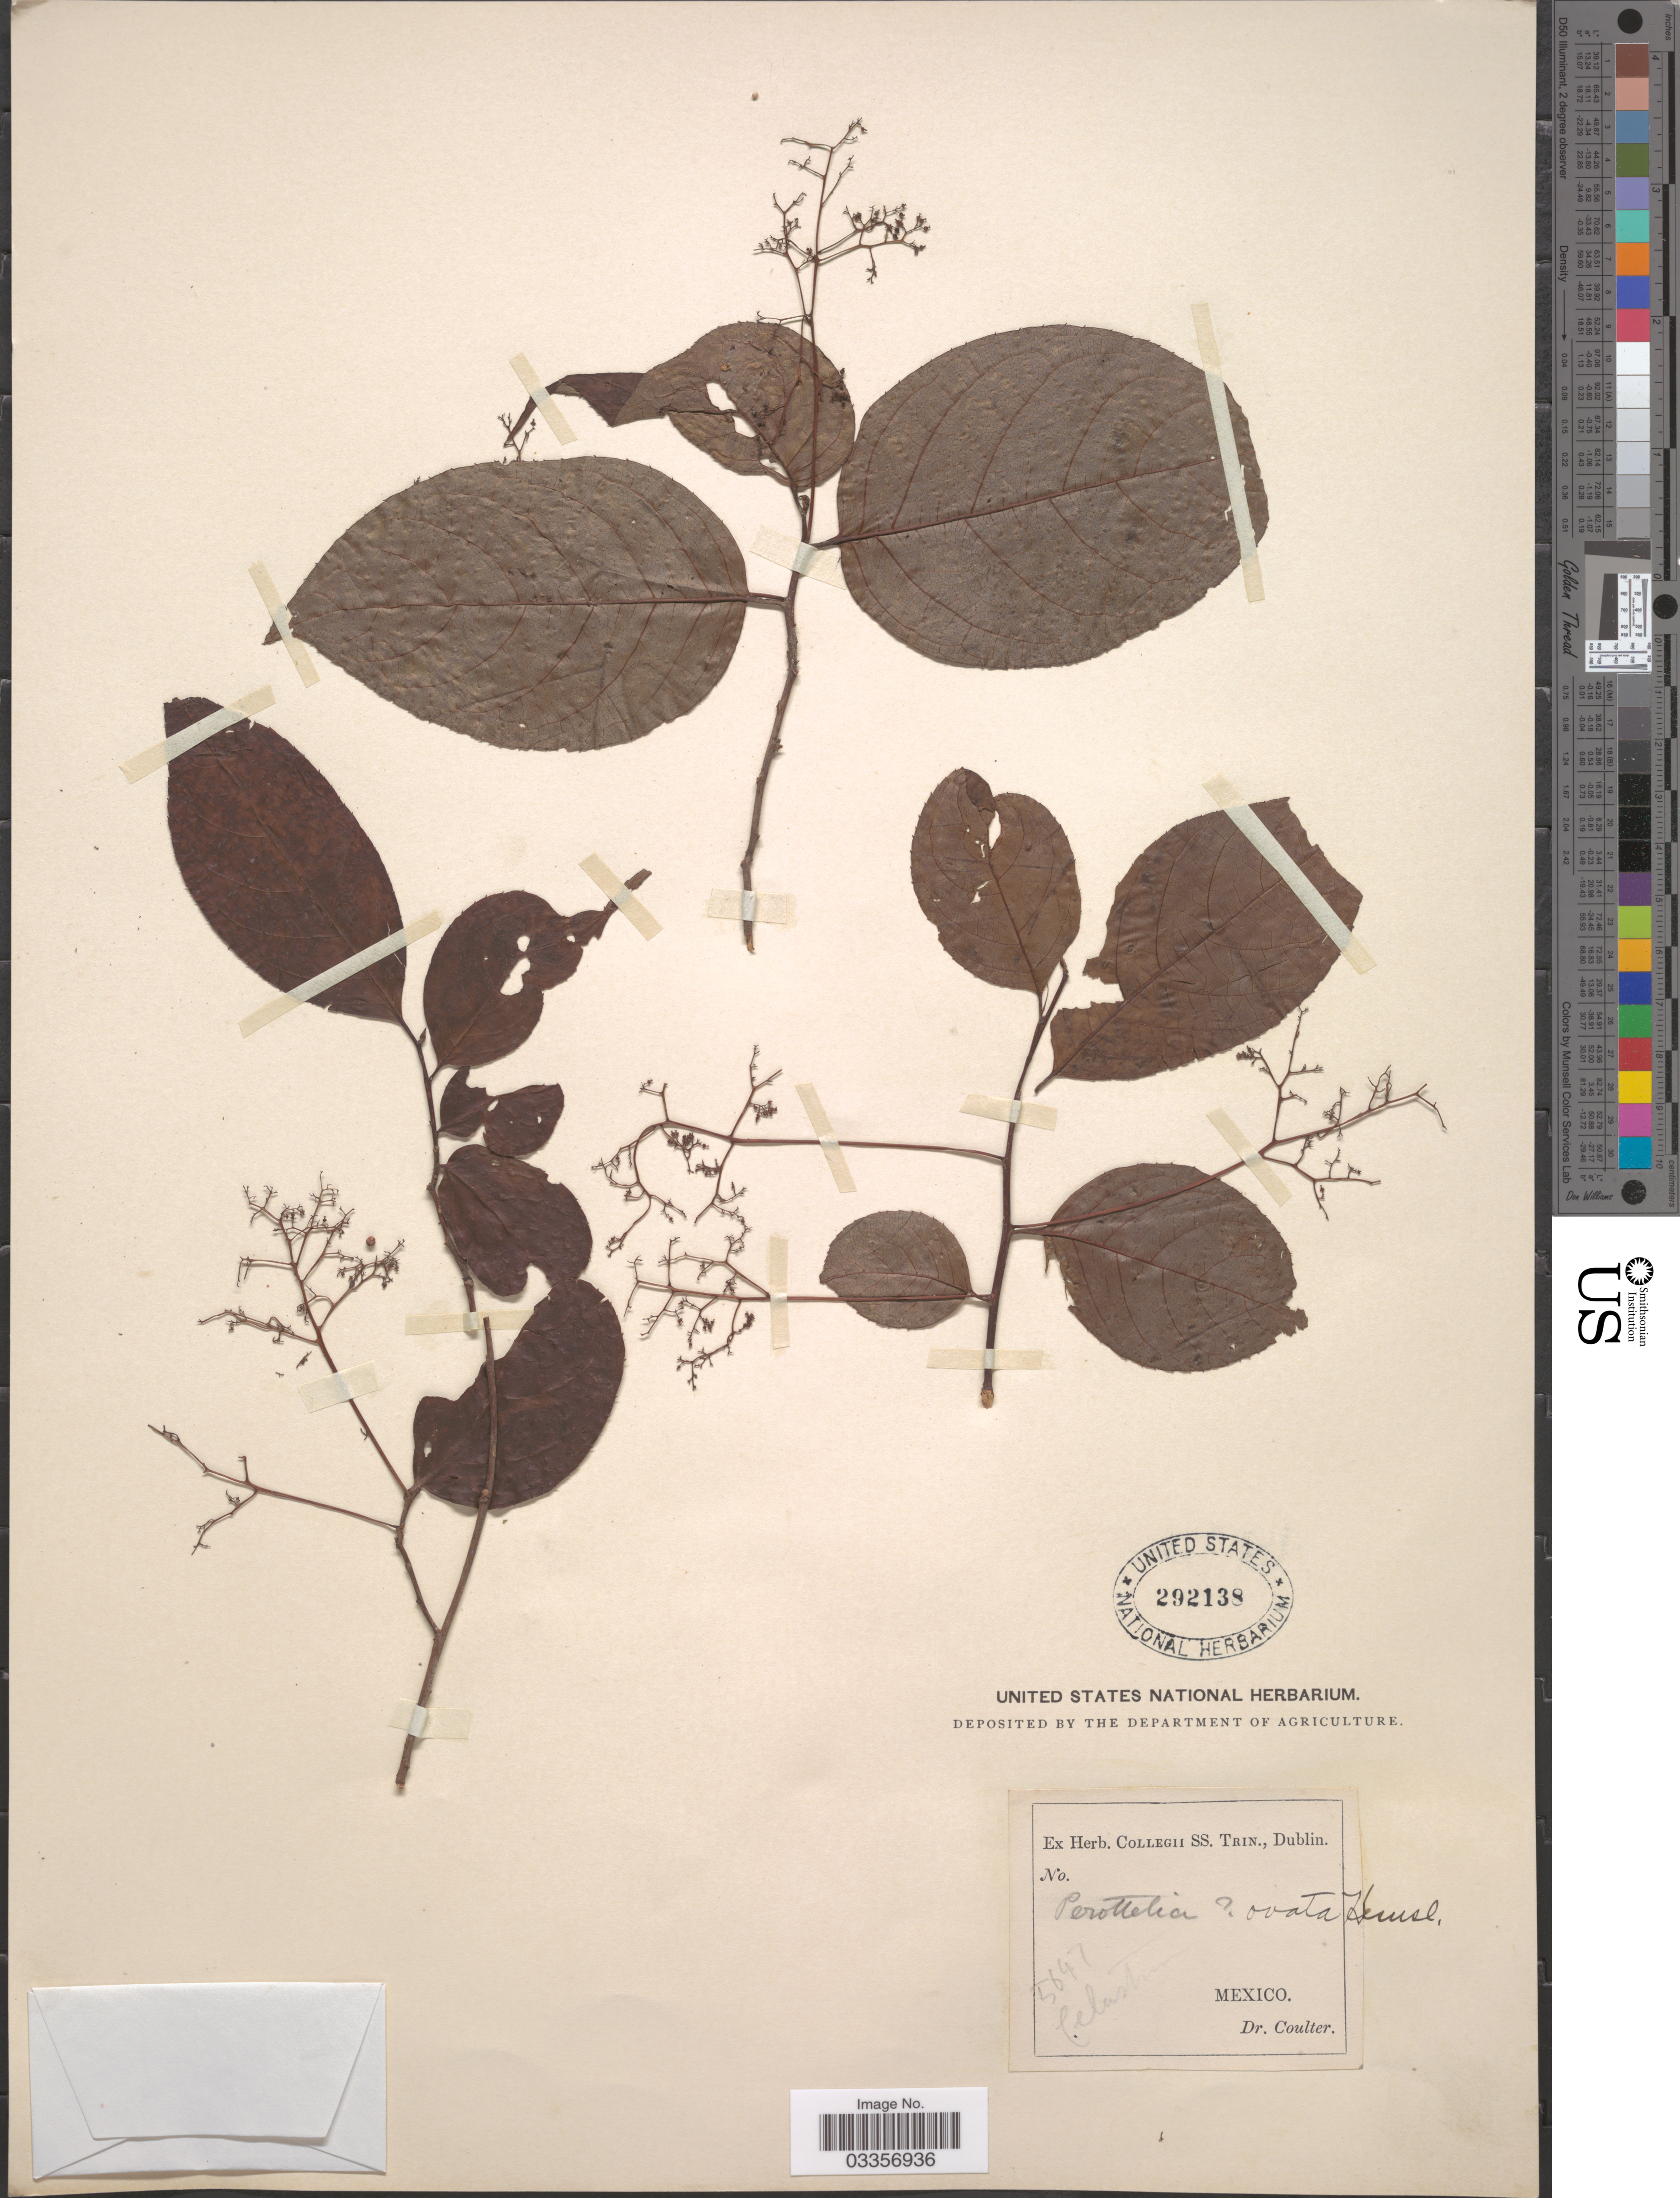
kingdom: Plantae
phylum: Tracheophyta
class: Magnoliopsida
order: Huerteales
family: Dipentodontaceae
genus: Perrottetia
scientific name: Perrottetia ovata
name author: Hemsl.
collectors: Coulter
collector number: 5947*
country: Mexico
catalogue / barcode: US 292138